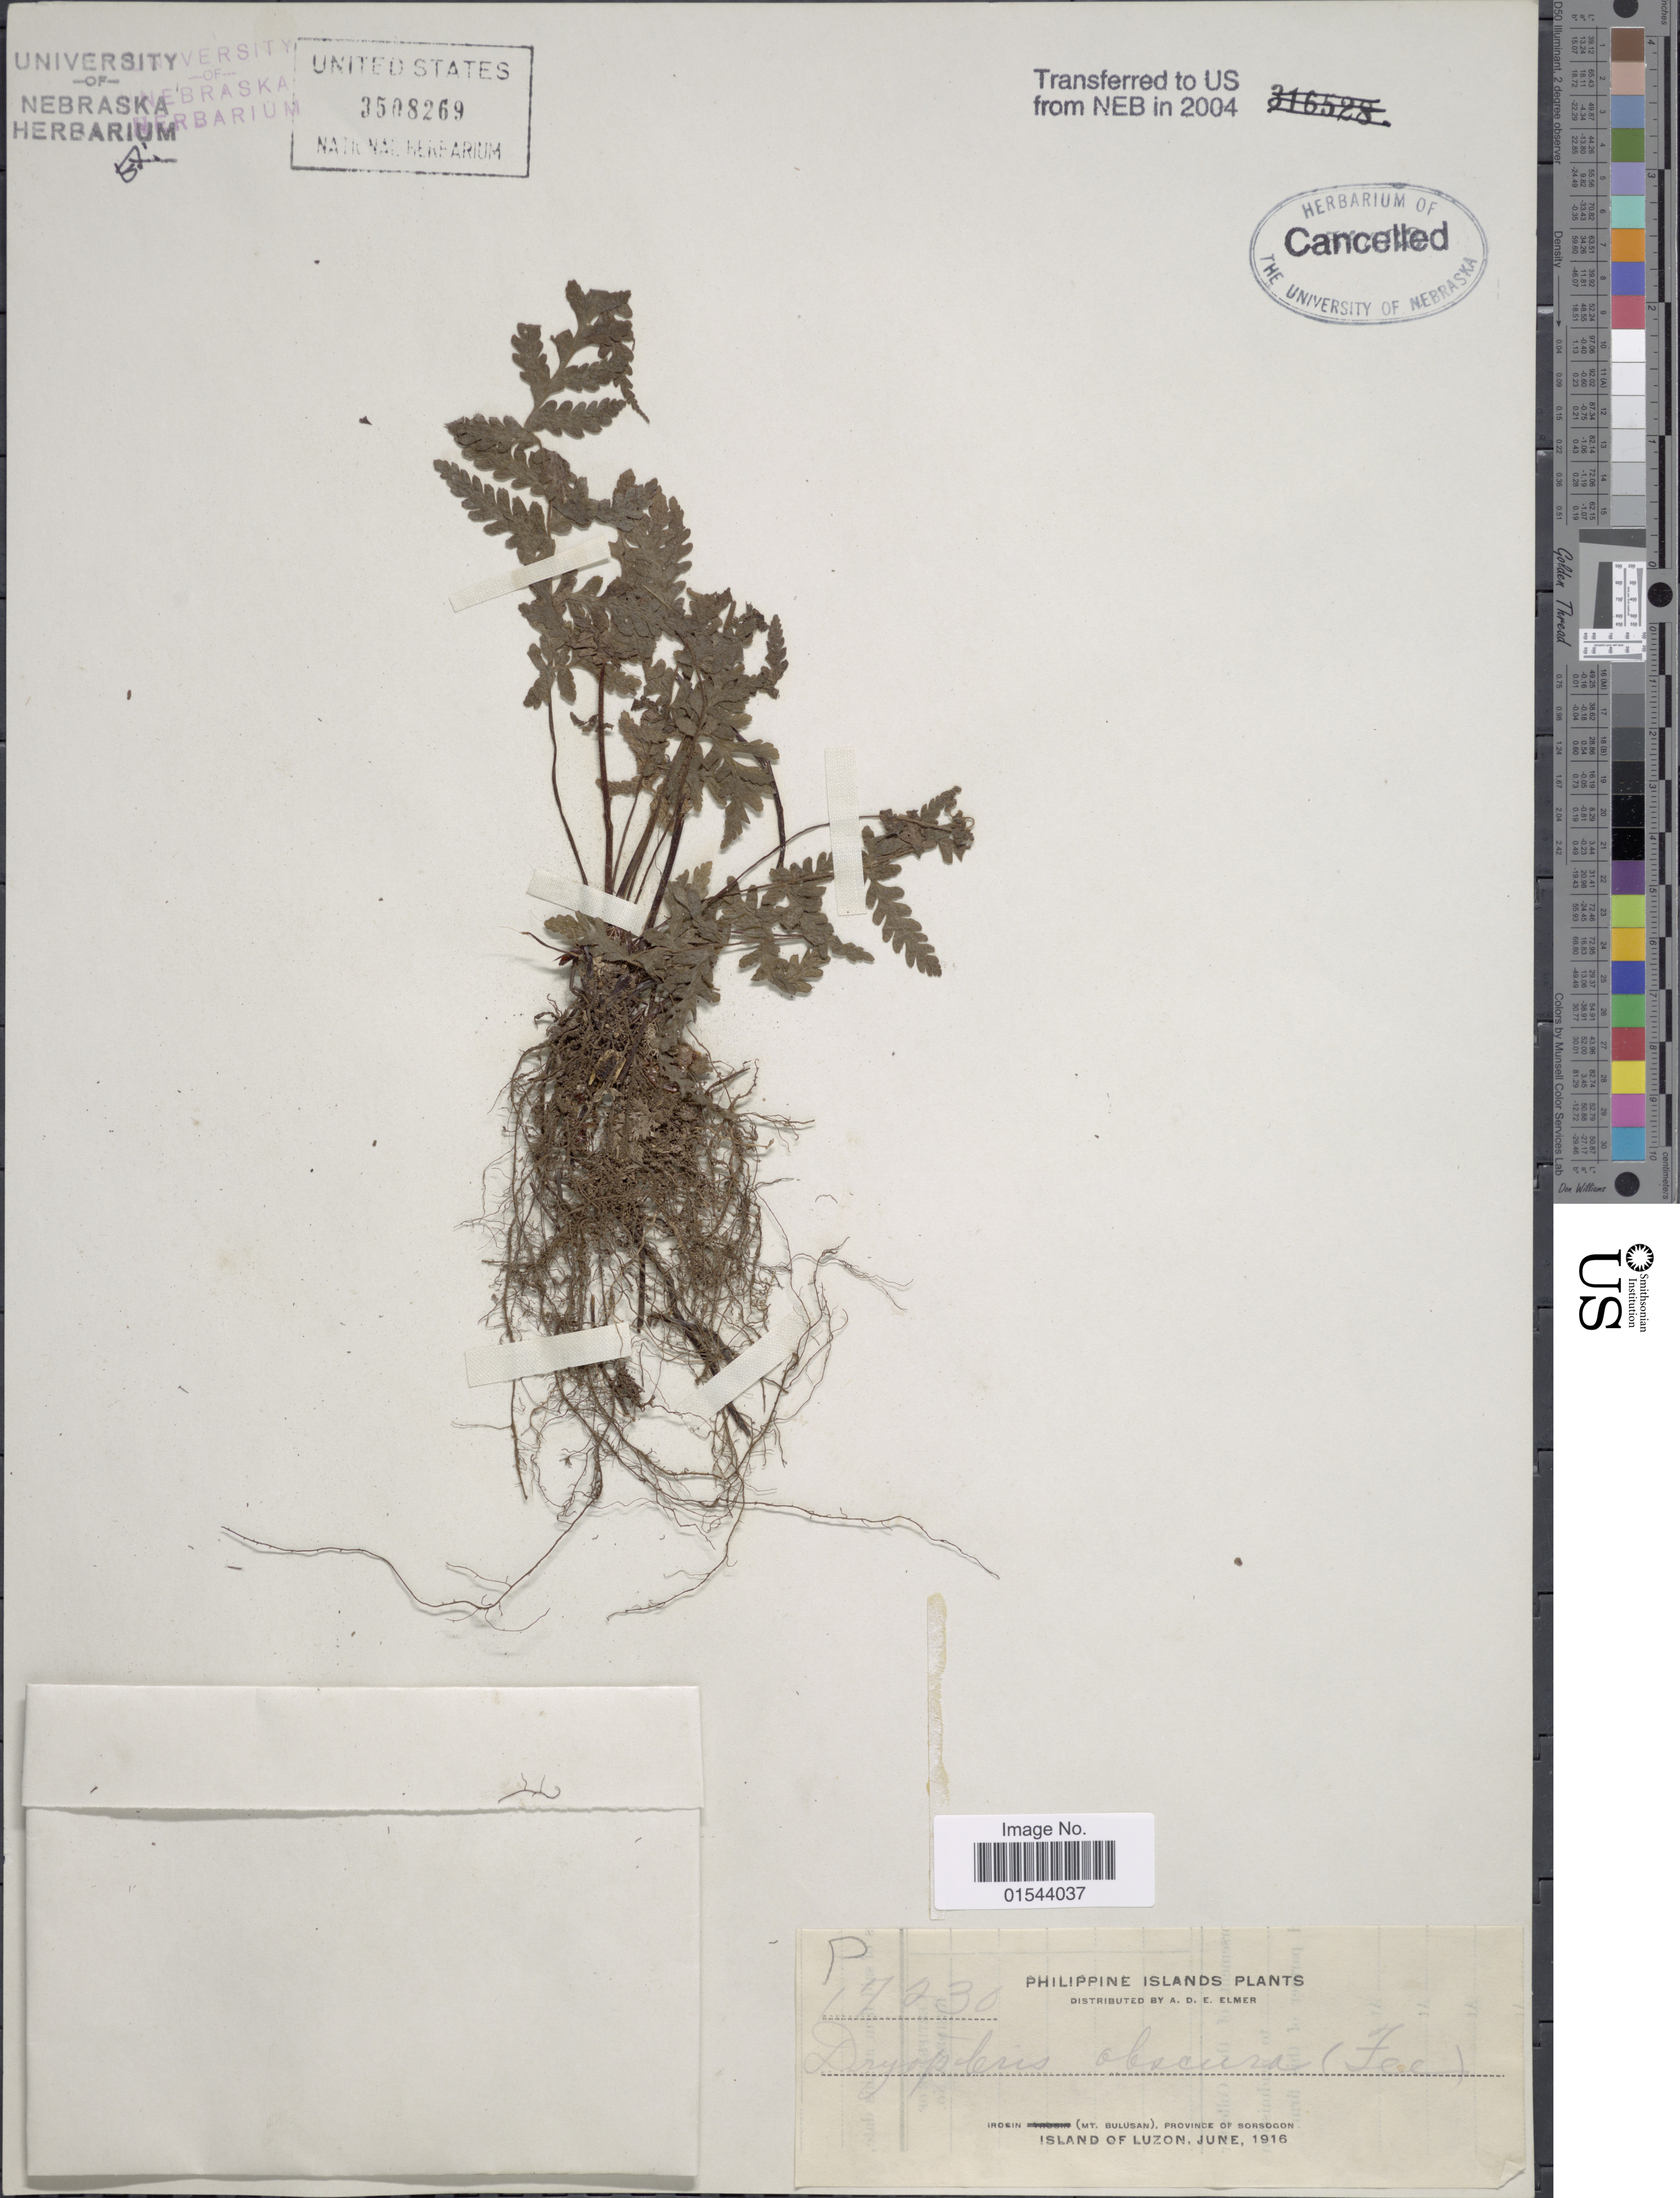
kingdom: Plantae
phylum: Tracheophyta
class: Polypodiopsida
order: Polypodiales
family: Thelypteridaceae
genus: Christella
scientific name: Christella arida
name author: (D. Don) Holttum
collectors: A. D. E. Elmer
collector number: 17230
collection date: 1916-06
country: Philippines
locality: Philippine islands, irosin (mt. Bulusan), province of Sorsogon, island of Luzon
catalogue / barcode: US 3508269